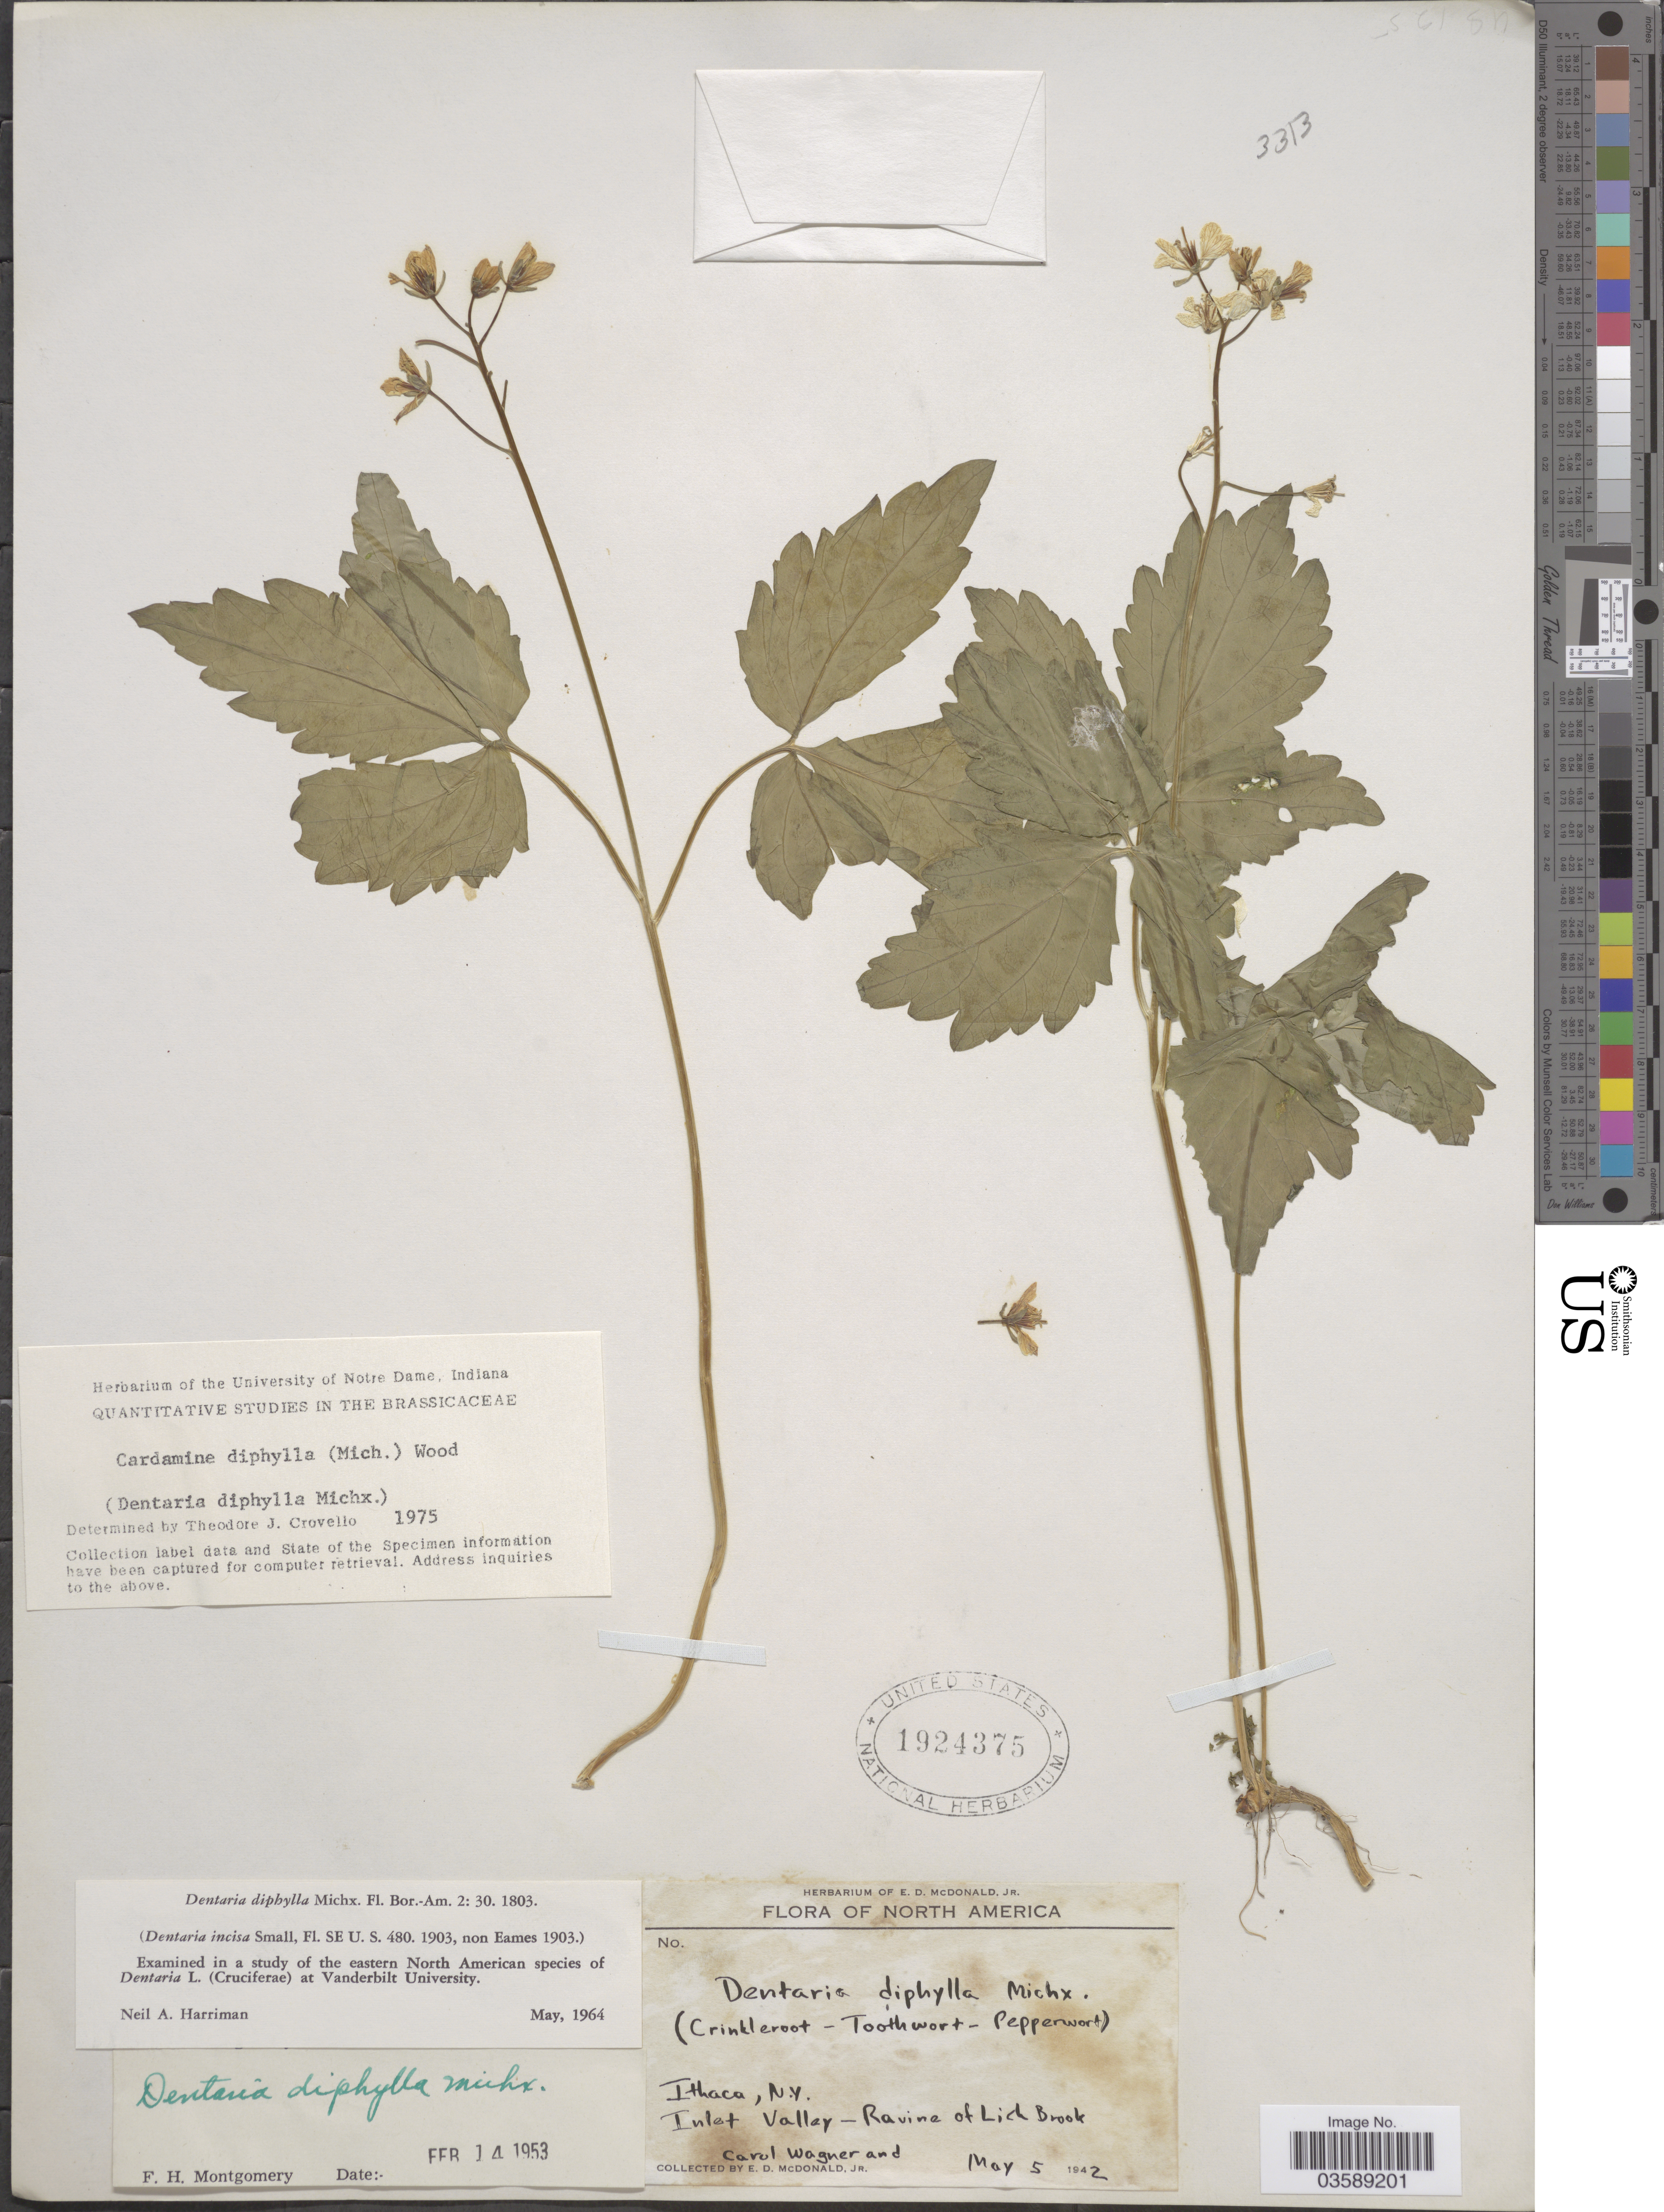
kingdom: Plantae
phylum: Tracheophyta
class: Magnoliopsida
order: Brassicales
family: Brassicaceae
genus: Cardamine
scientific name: Cardamine diphylla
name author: (Michx.) Alph. Wood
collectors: C. Wagner & E. D. McDonald Jr.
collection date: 1942-05-05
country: United States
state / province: New York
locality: Ithaca. Inlet Valley-Ravine of Lick Brook.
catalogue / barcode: US 1924375